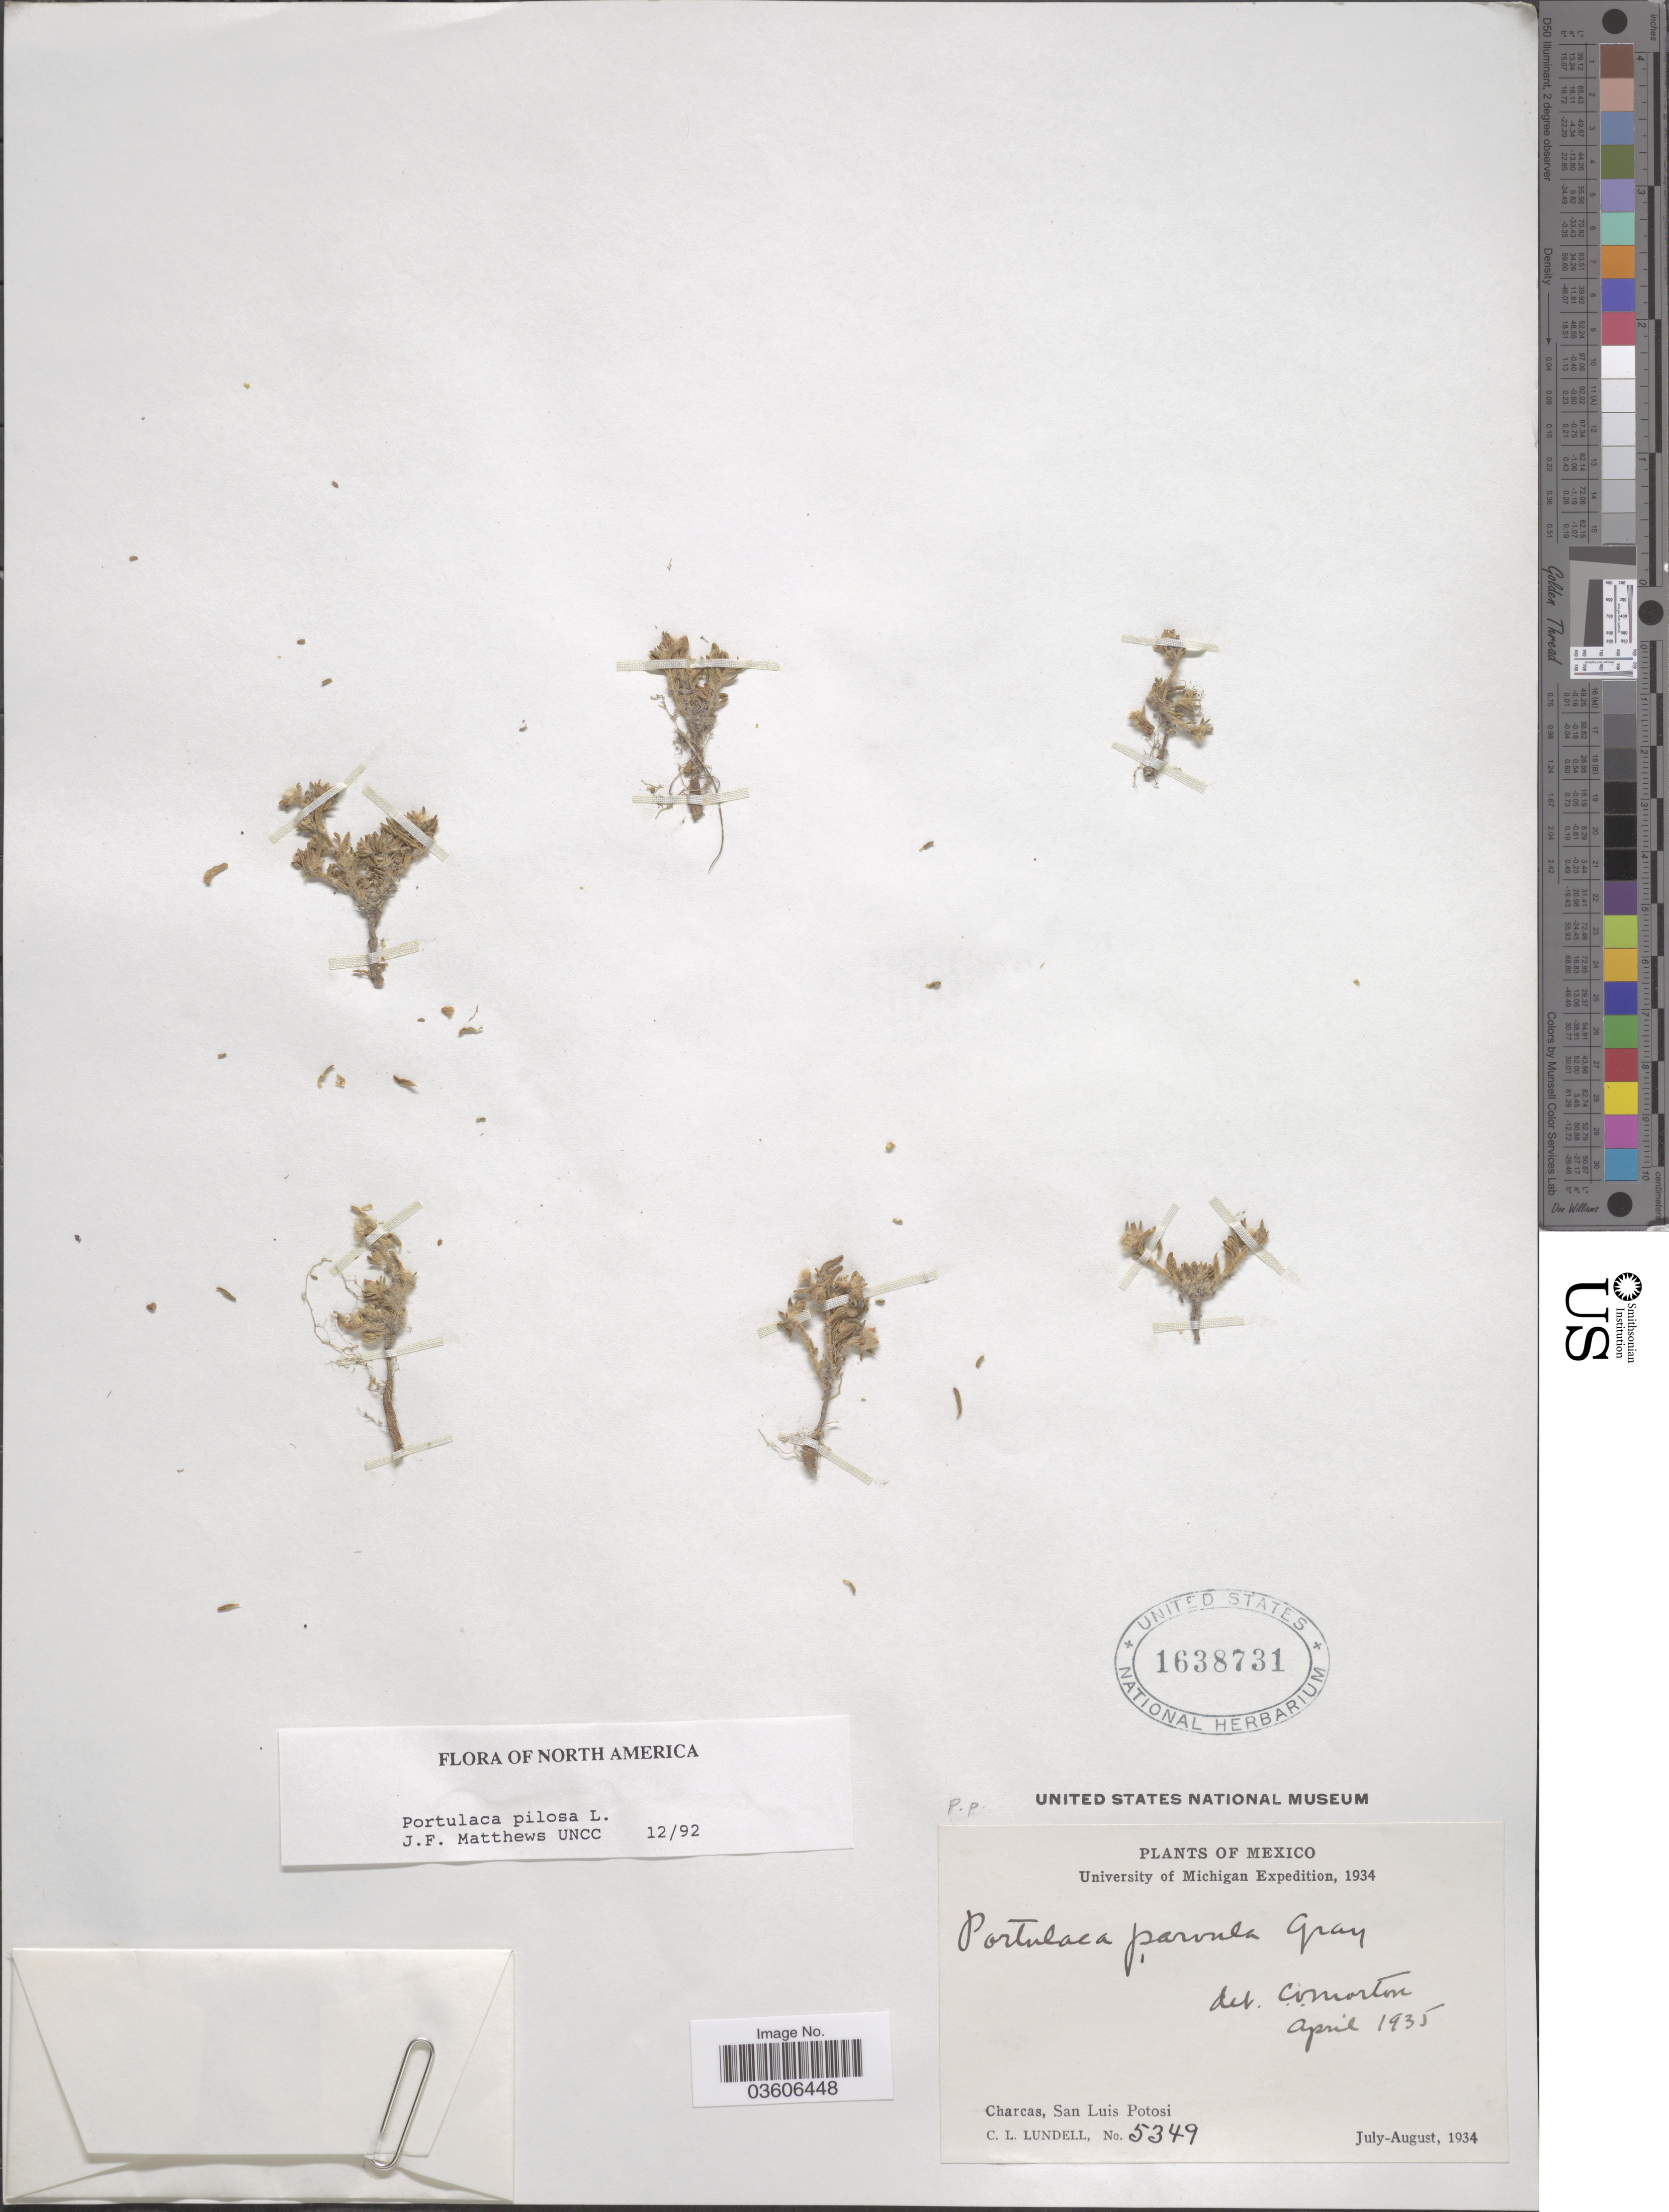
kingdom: Plantae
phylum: Tracheophyta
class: Magnoliopsida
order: Caryophyllales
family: Portulacaceae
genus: Portulaca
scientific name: Portulaca pilosa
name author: L.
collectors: C. L. Lundell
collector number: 5349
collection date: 1934-07/1934-08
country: Mexico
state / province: San Luis Potosí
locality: Charcas.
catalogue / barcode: US 1638731